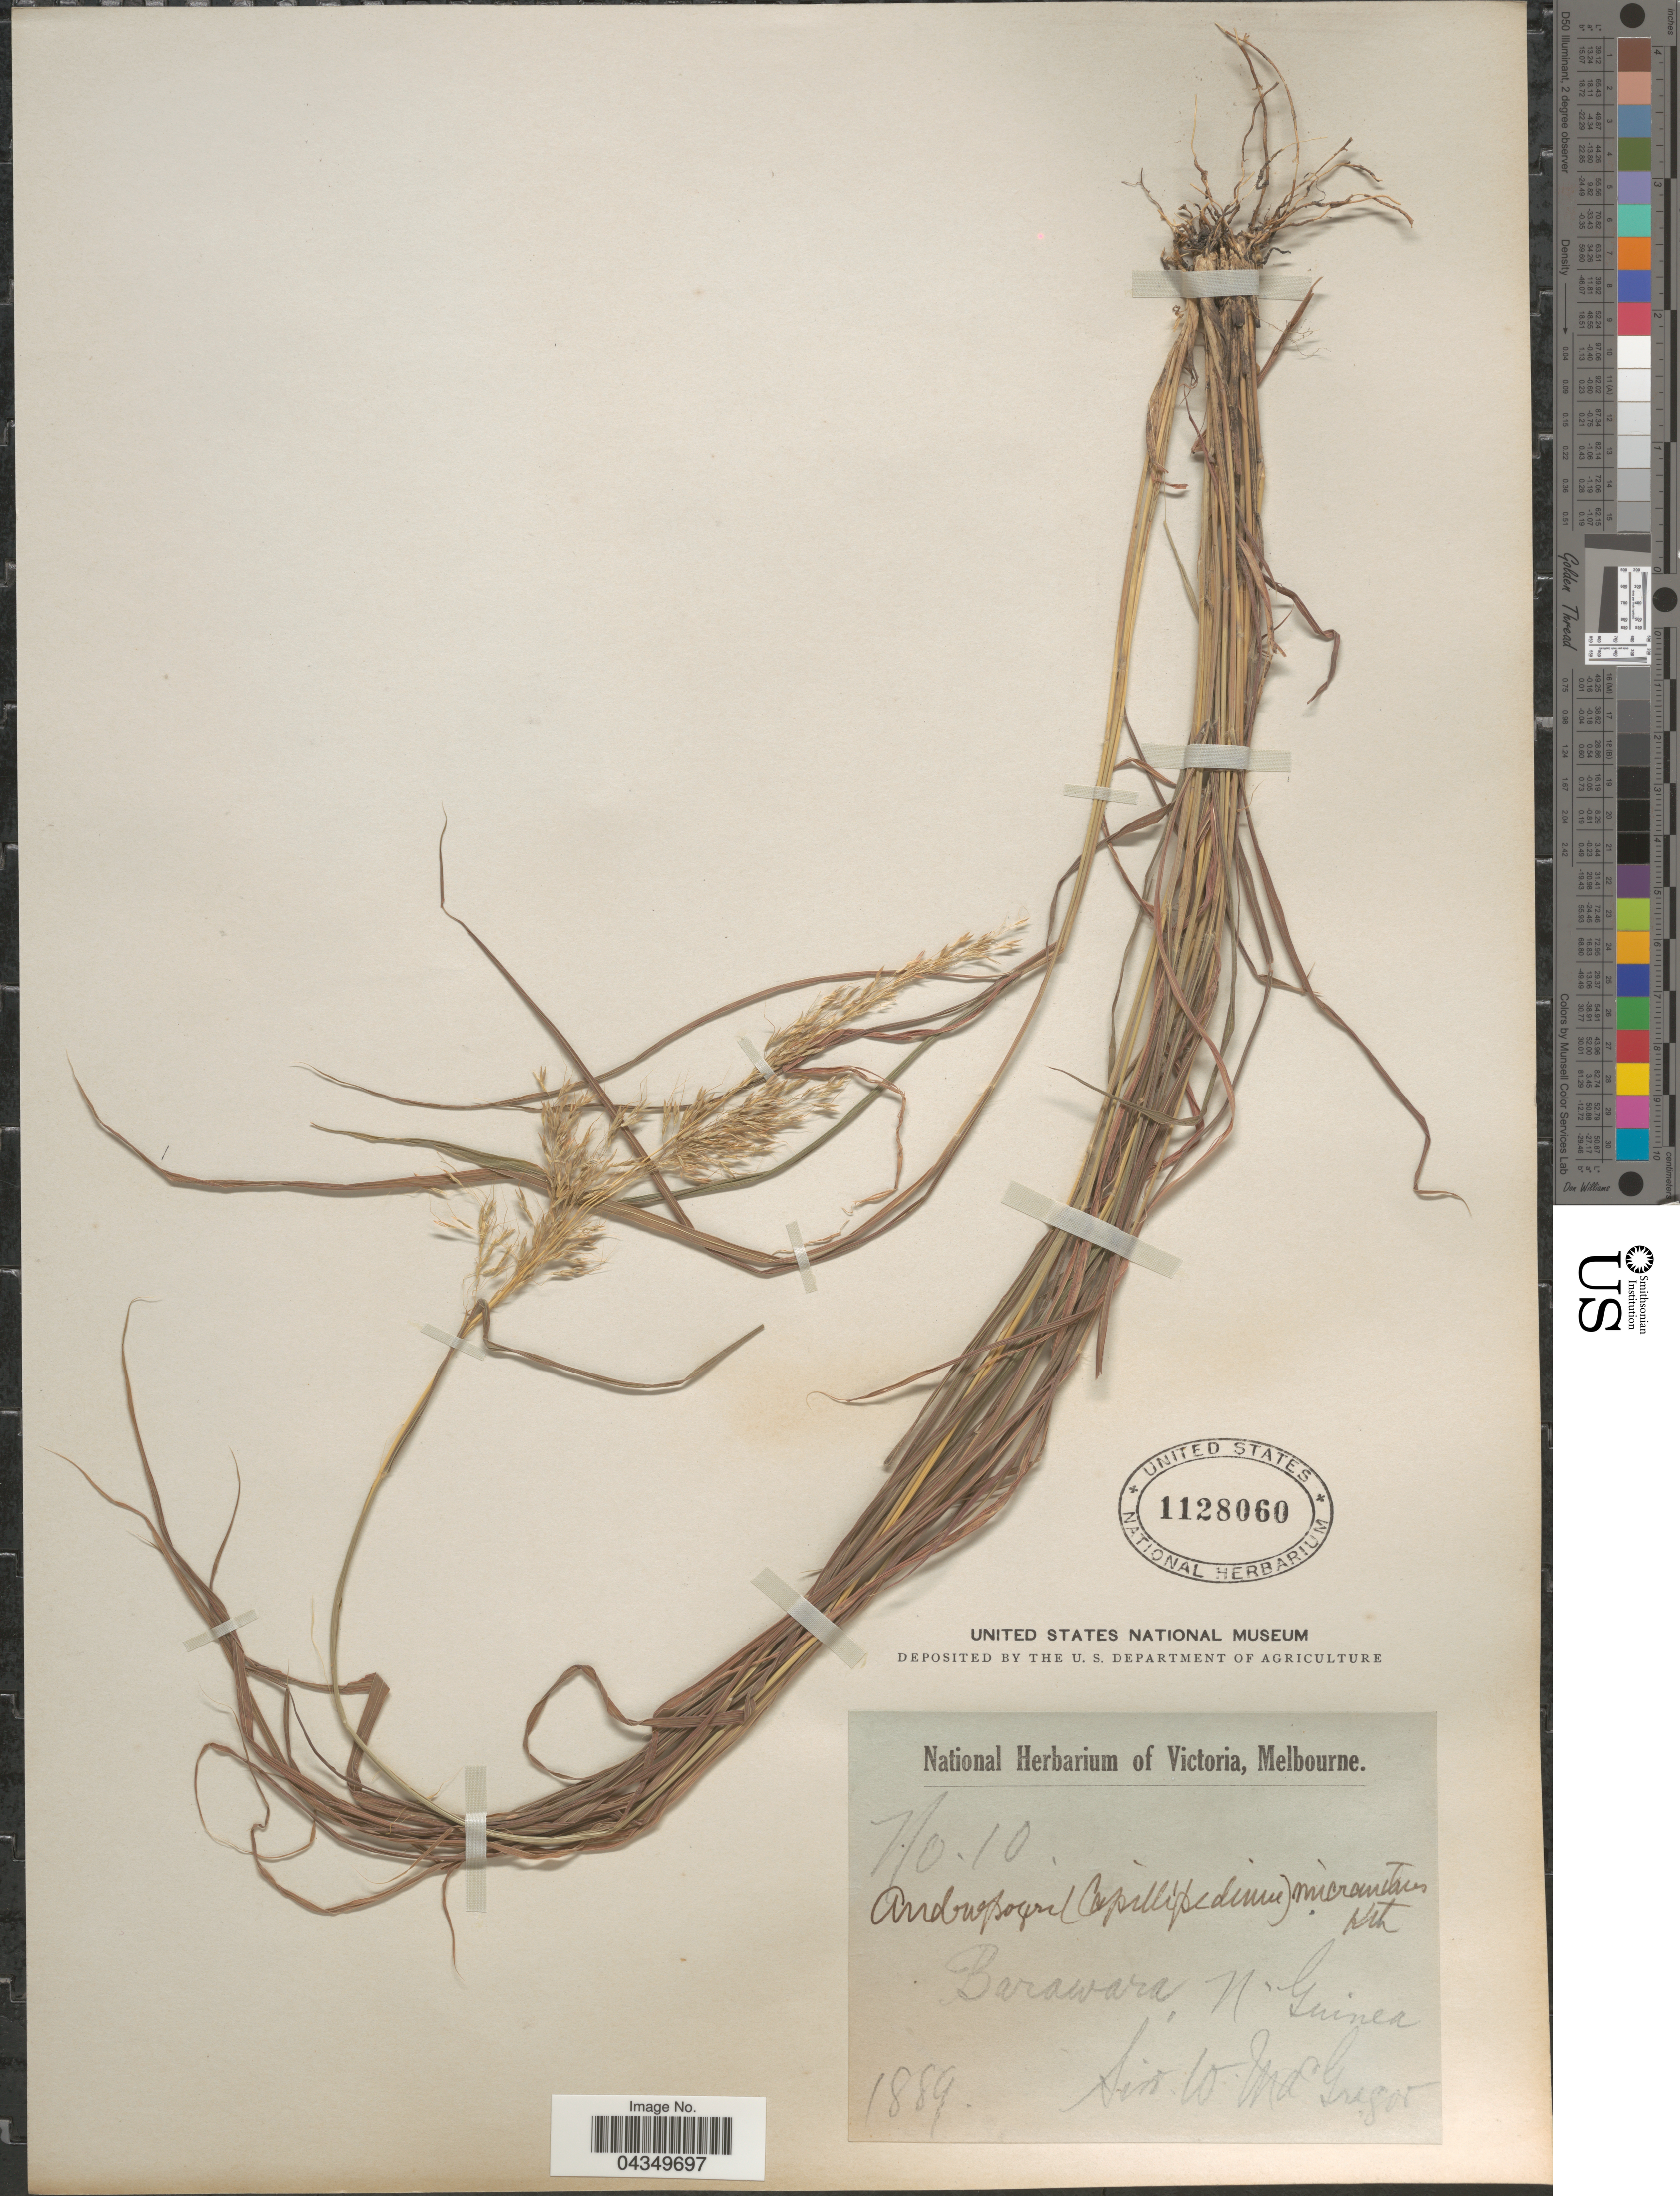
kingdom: Plantae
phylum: Tracheophyta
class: Liliopsida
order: Poales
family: Poaceae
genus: Capillipedium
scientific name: Capillipedium parviflorum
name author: (R. Br.) Stapf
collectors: W. McGregor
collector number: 10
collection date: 1889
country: Papua New Guinea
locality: Barawara, N. Guinea.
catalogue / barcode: US 1128060